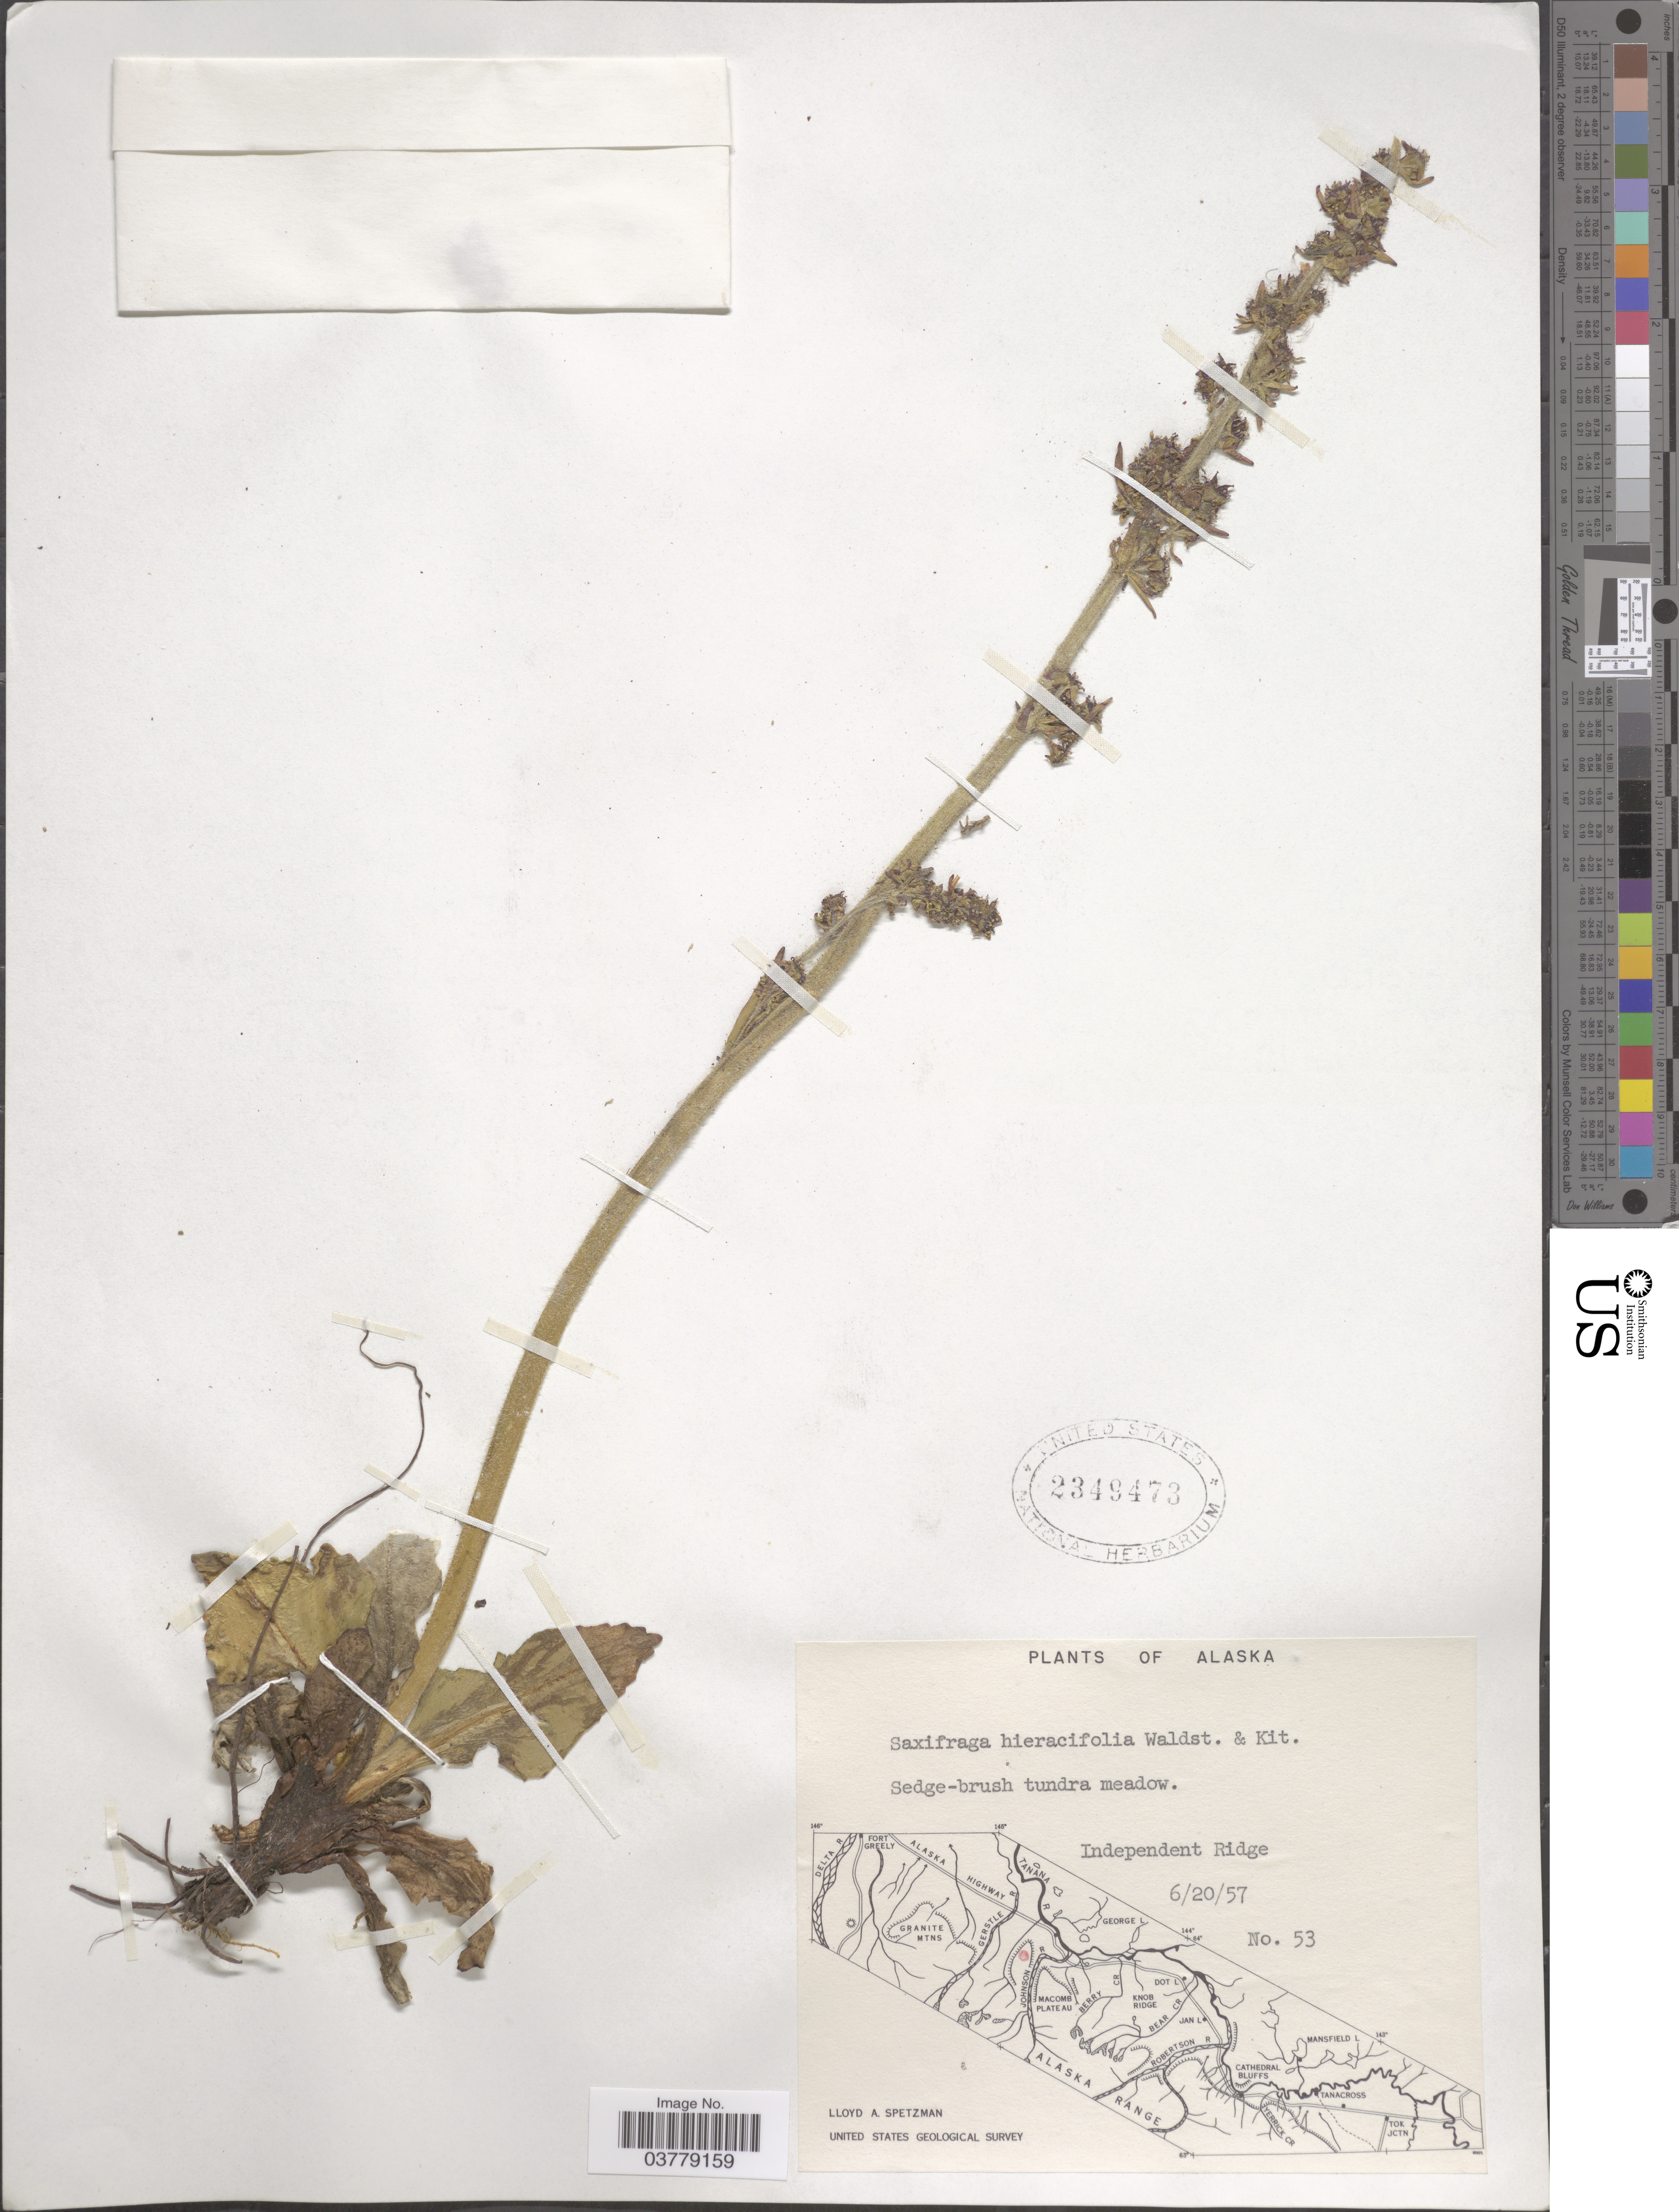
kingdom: Plantae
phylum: Tracheophyta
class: Magnoliopsida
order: Saxifragales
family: Saxifragaceae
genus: Micranthes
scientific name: Micranthes hieraciifolia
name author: (Waldst. & Kit. ex Willd.) Haw.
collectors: L. Spetzman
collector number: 53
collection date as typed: Transcribed d/m/y: 20/6/57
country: United States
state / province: Alaska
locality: Independent Ridge.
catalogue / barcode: US 2349473